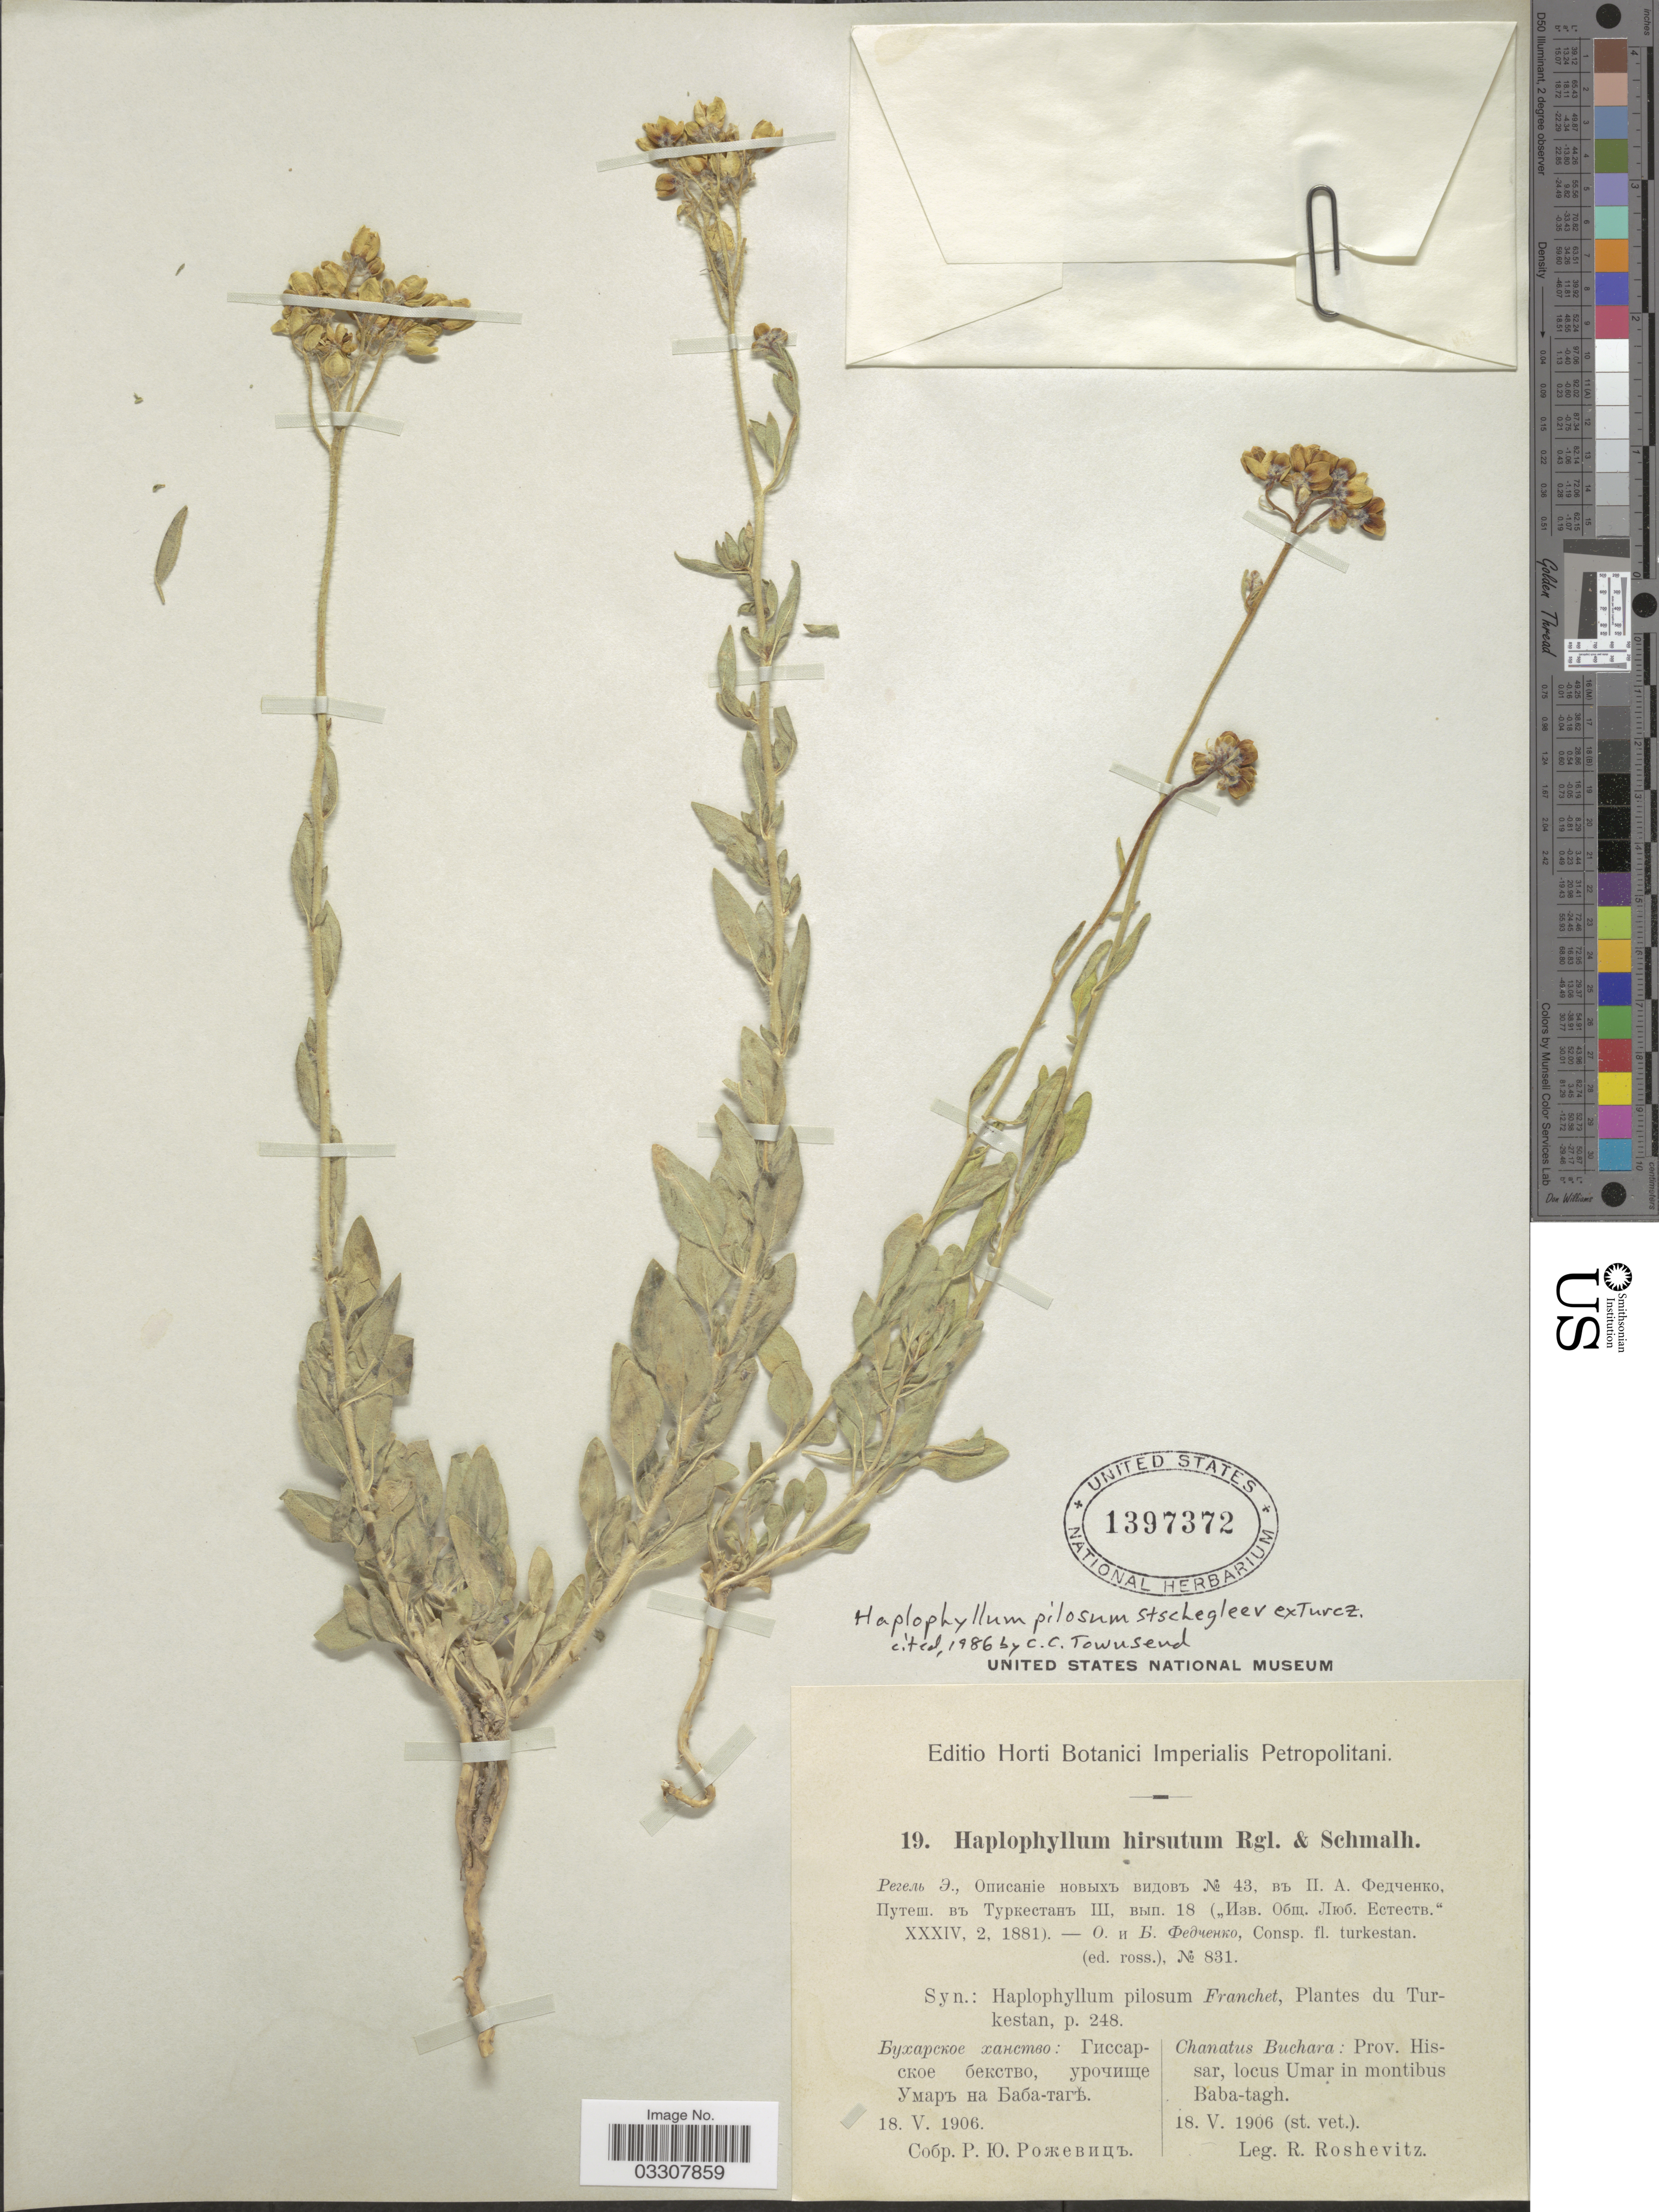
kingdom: Plantae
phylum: Tracheophyta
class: Magnoliopsida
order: Sapindales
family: Rutaceae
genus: Haplophyllum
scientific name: Haplophyllum pedicellatum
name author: Bunge ex Boiss.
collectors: R. J. Roshevitz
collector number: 19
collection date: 1906-05-18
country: Uzbekistan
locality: Turkestan. Chanatus Buchara: Prov. Hissar, locus Umar in montibus Baba-tagh.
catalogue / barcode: US 1397372